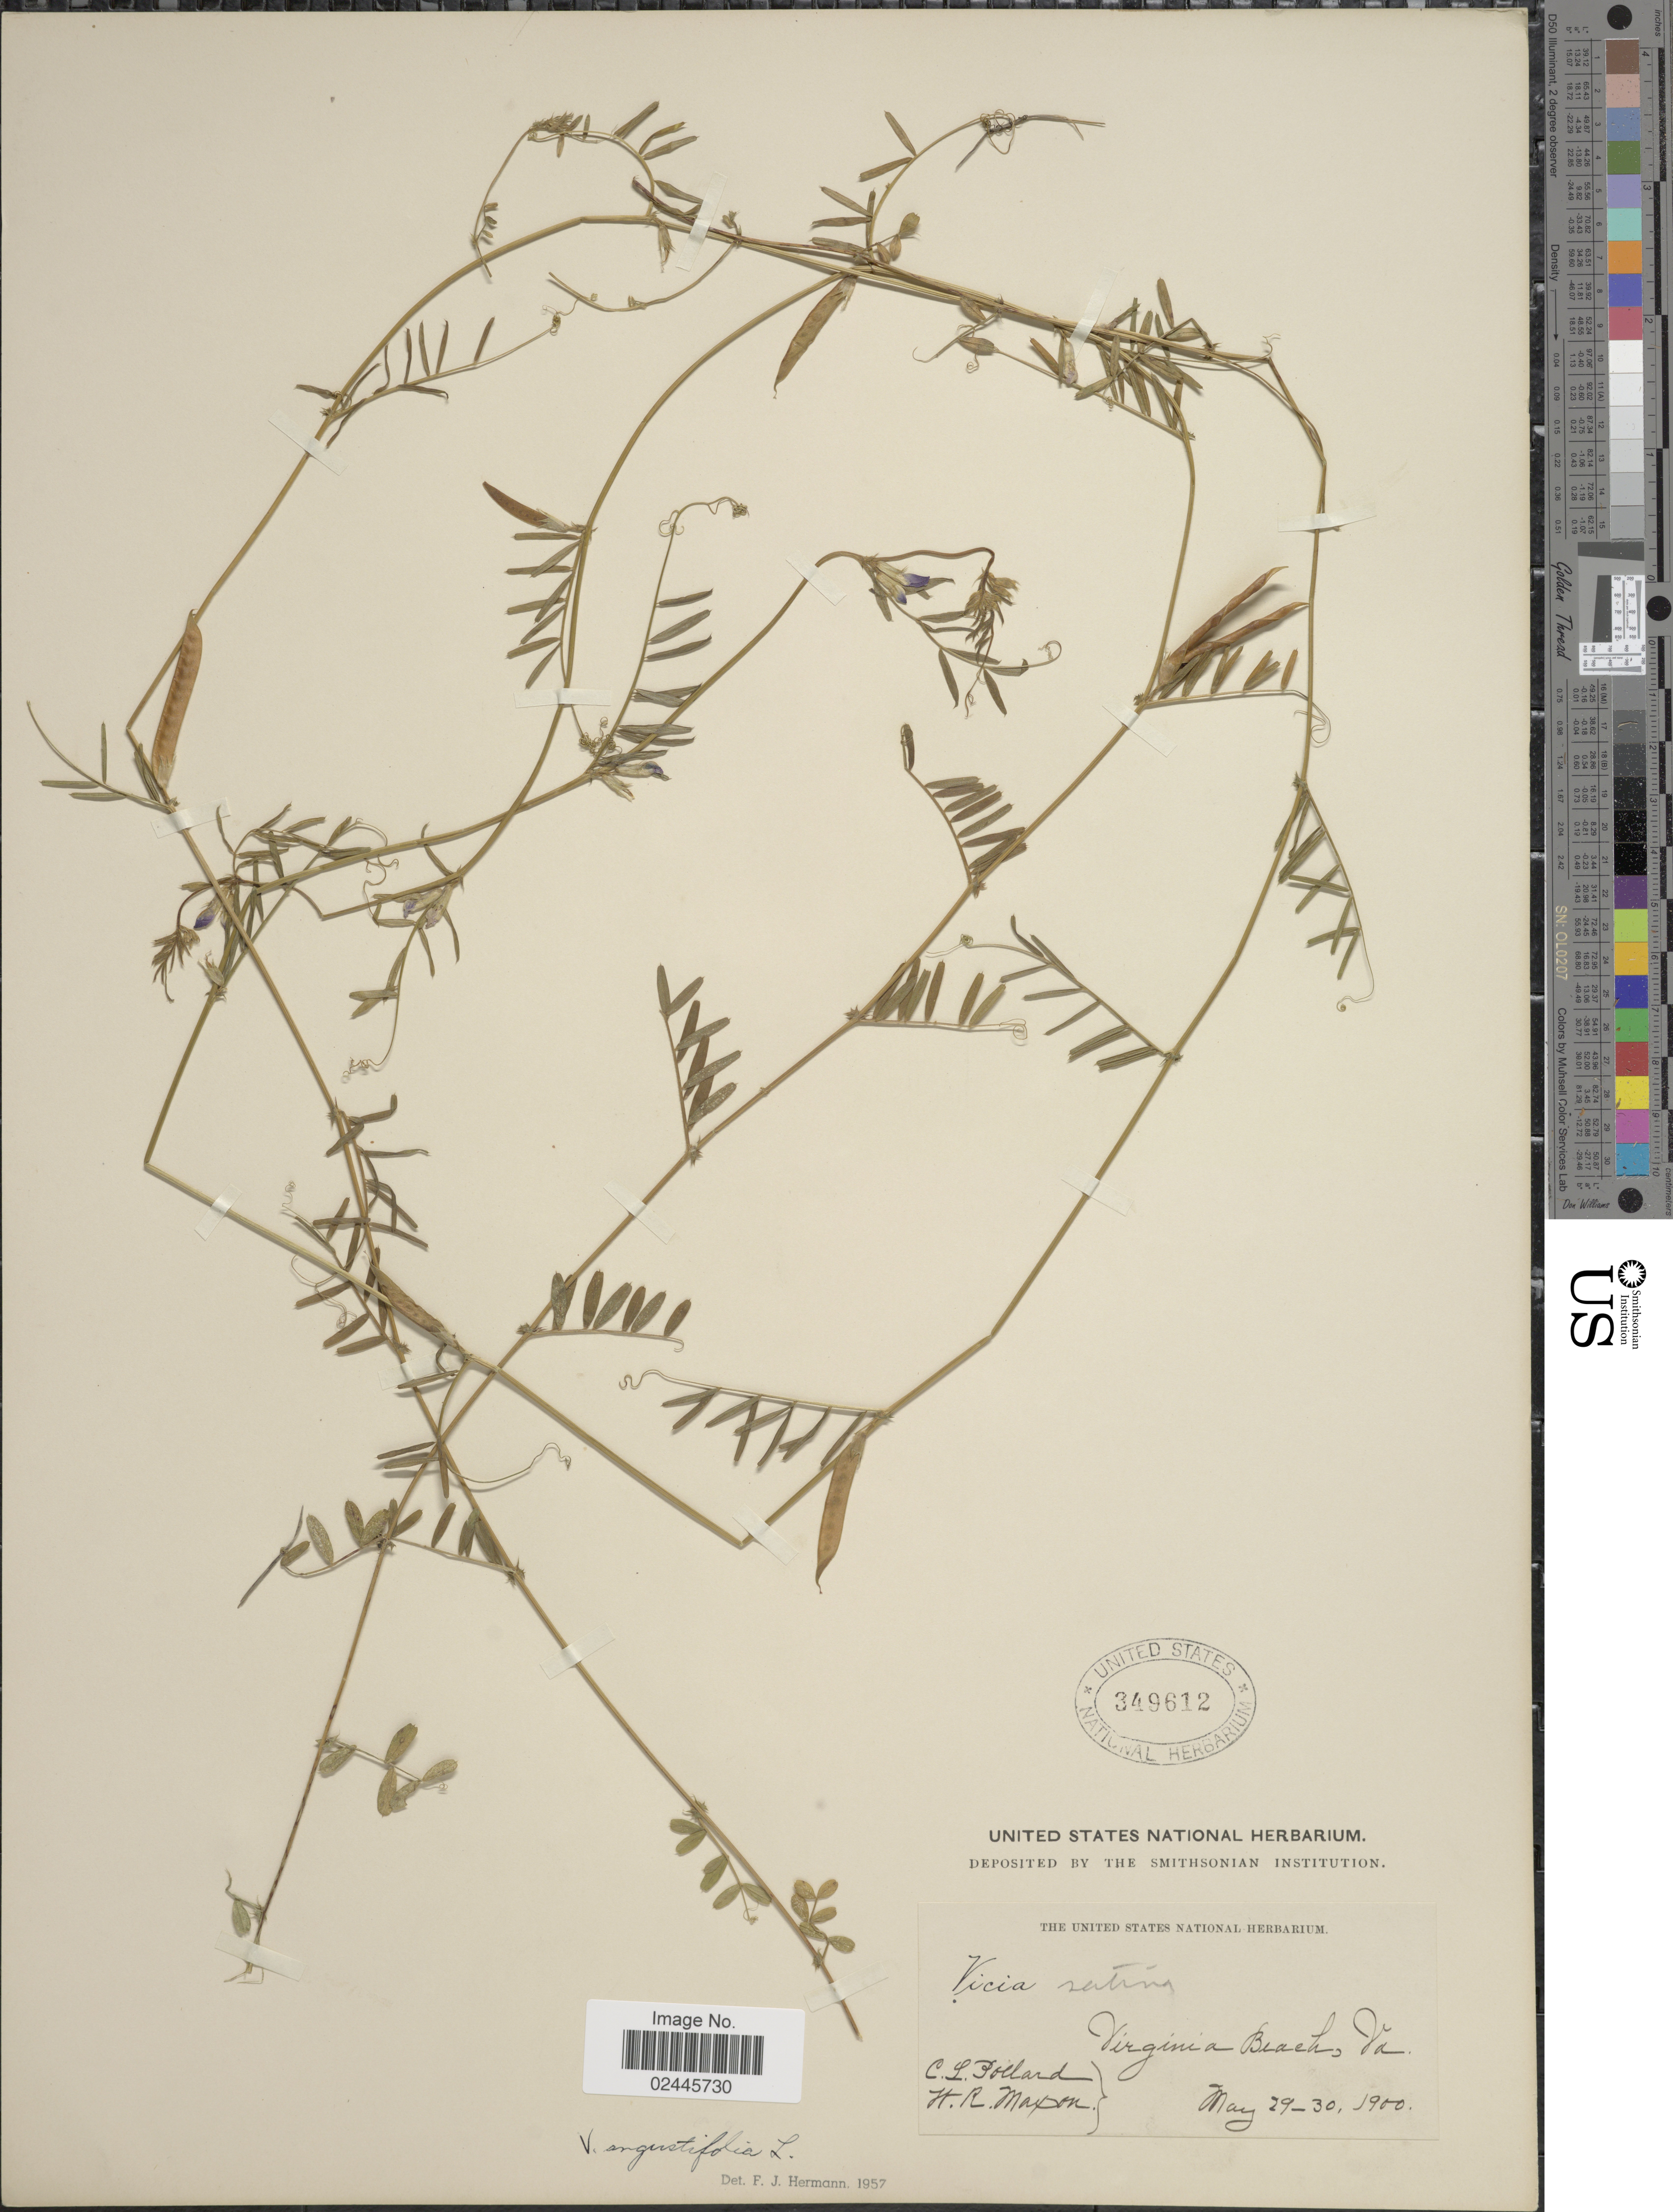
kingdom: Plantae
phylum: Tracheophyta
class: Magnoliopsida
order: Fabales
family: Fabaceae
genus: Vicia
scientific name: Vicia angustifolia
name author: L.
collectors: C. L. Pollard & W. R. Maxon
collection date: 1900-05-29/1900-05-30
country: United States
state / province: Virginia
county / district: City of Virginia Beach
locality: Virginia Beach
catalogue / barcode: US 349612